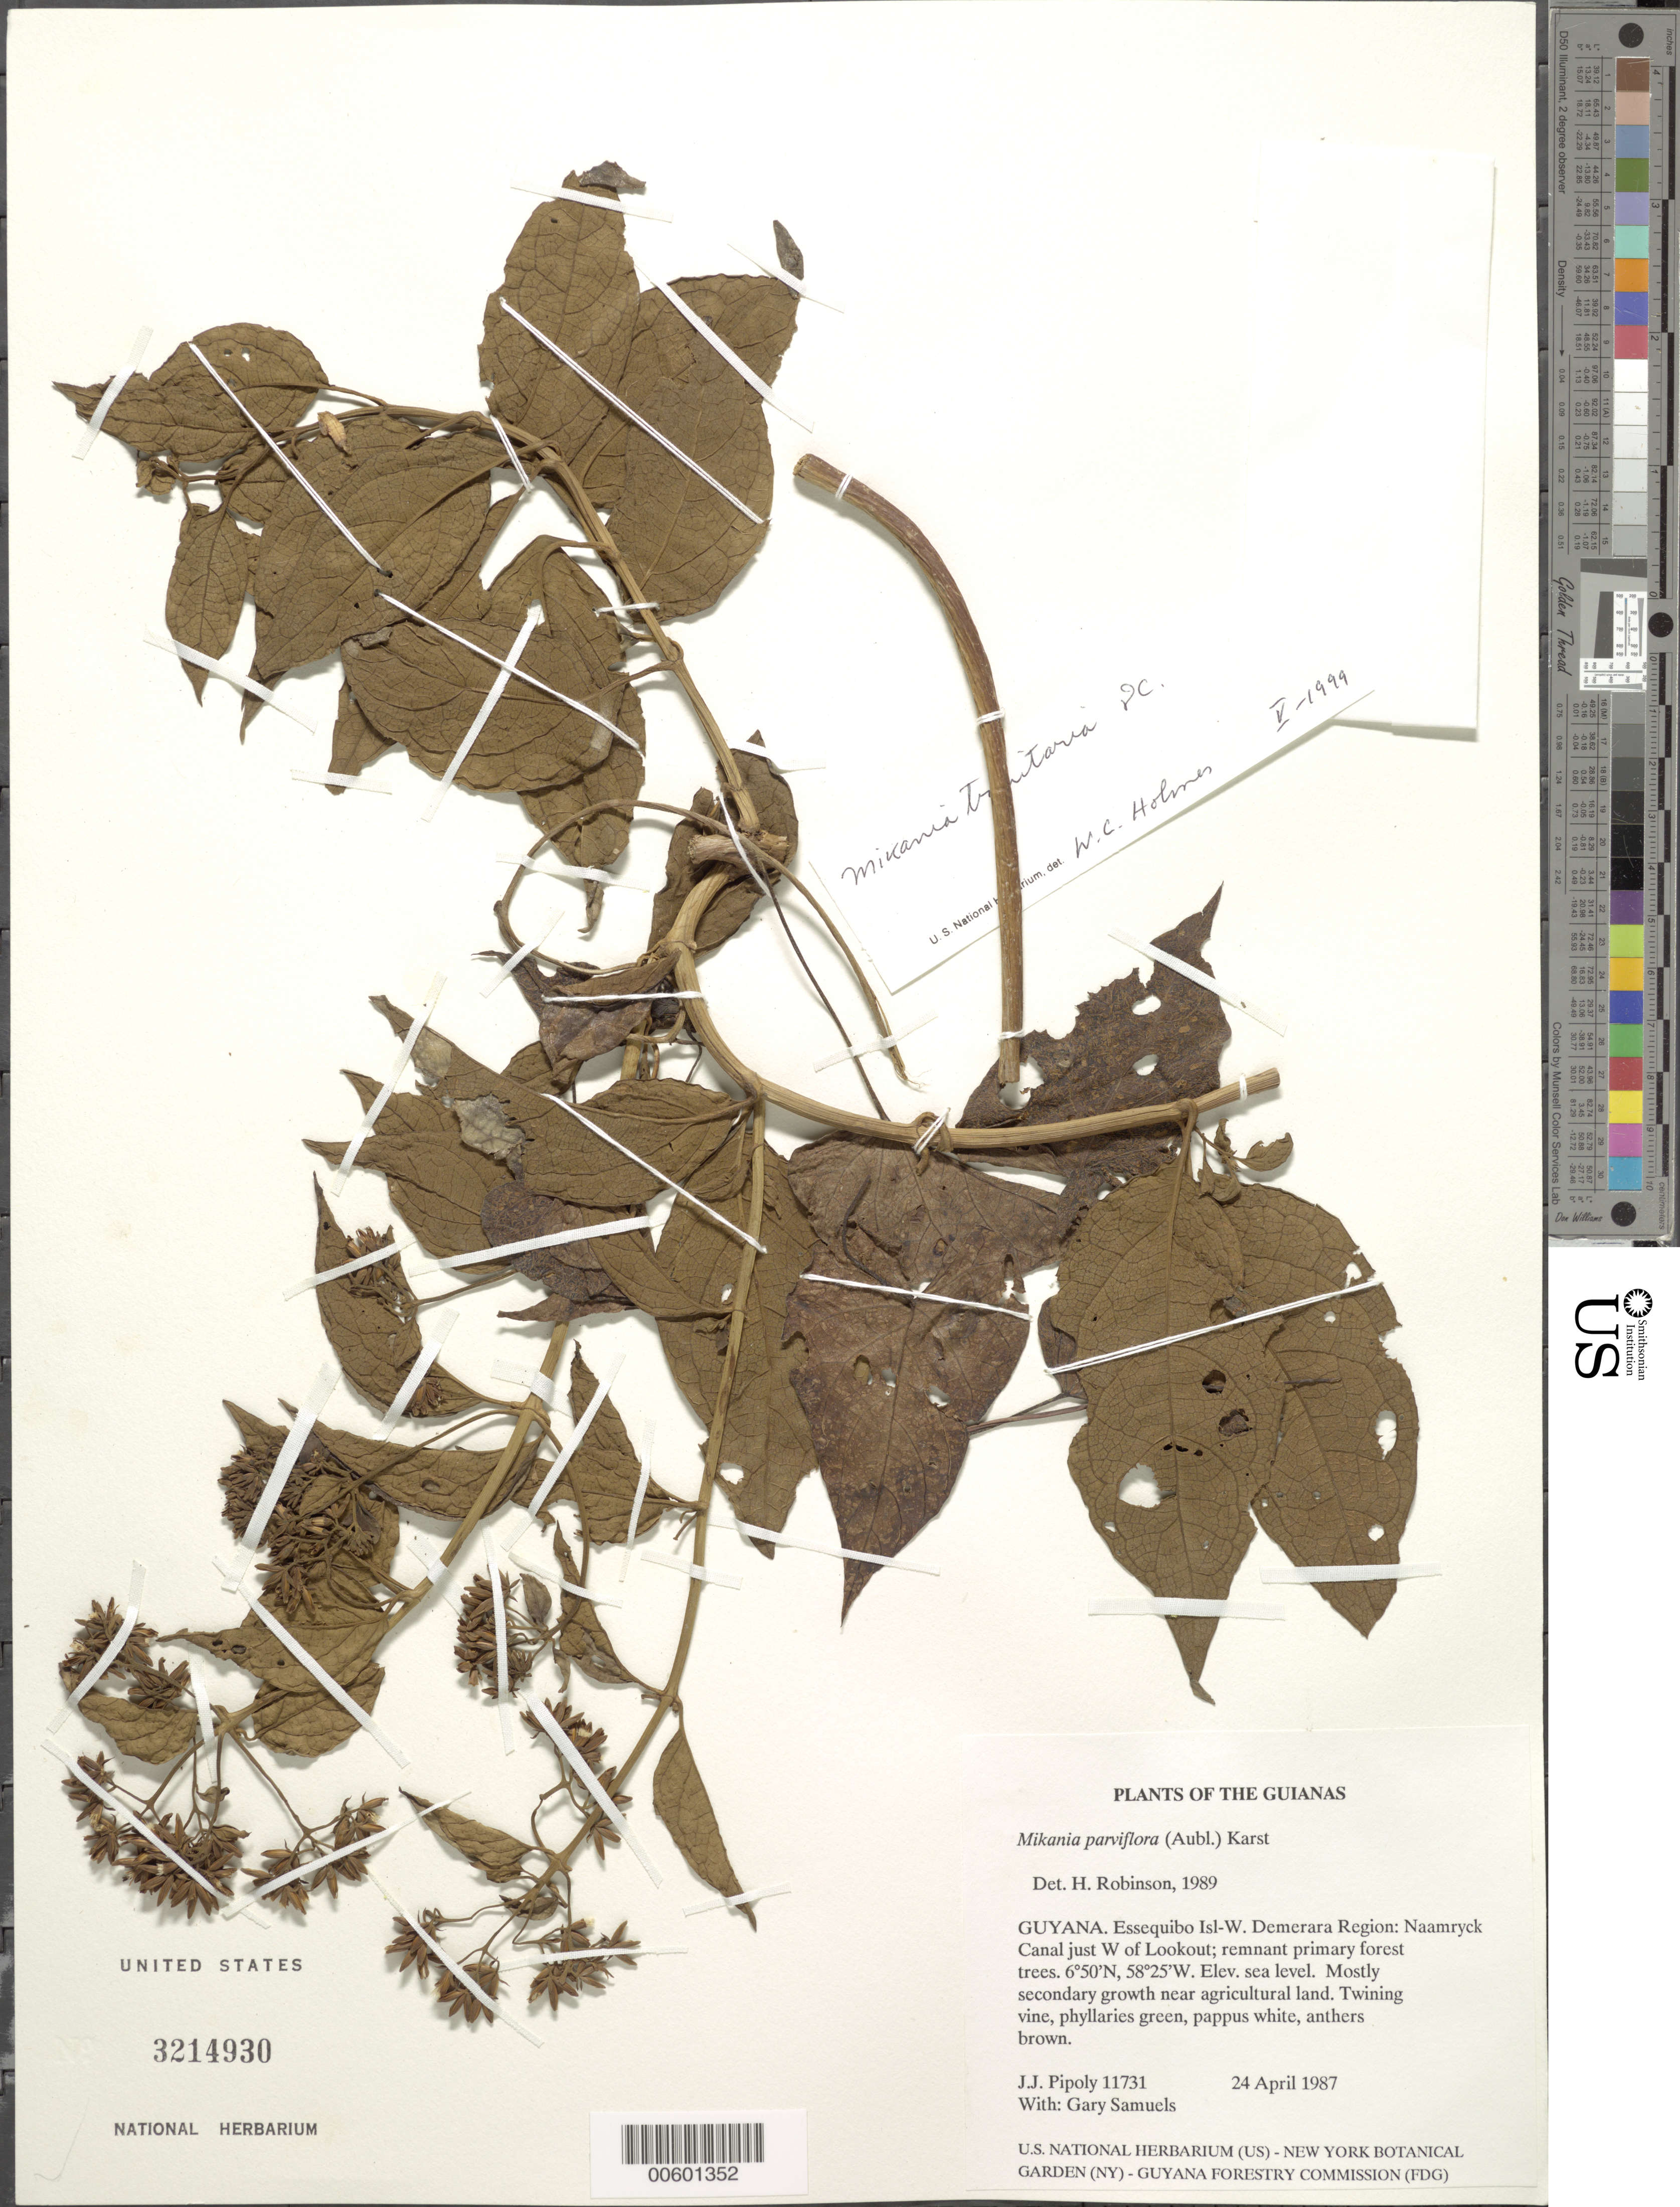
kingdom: Plantae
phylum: Tracheophyta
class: Magnoliopsida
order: Asterales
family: Asteraceae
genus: Mikania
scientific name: Mikania parviflora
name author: (Aubl.) H. Karst.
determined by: Robinson, Harold E., (US)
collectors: J. J. Pipoly & G. Bacchus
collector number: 11731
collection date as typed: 24 April 1987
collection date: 1987-04-24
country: Guyana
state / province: Essequibo Isl-W. Demerara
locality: Naamryck Canal just W of Lookout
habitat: Remnant primary forest trees. Mostly secondary growth near agricultural land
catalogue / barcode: US 3214930